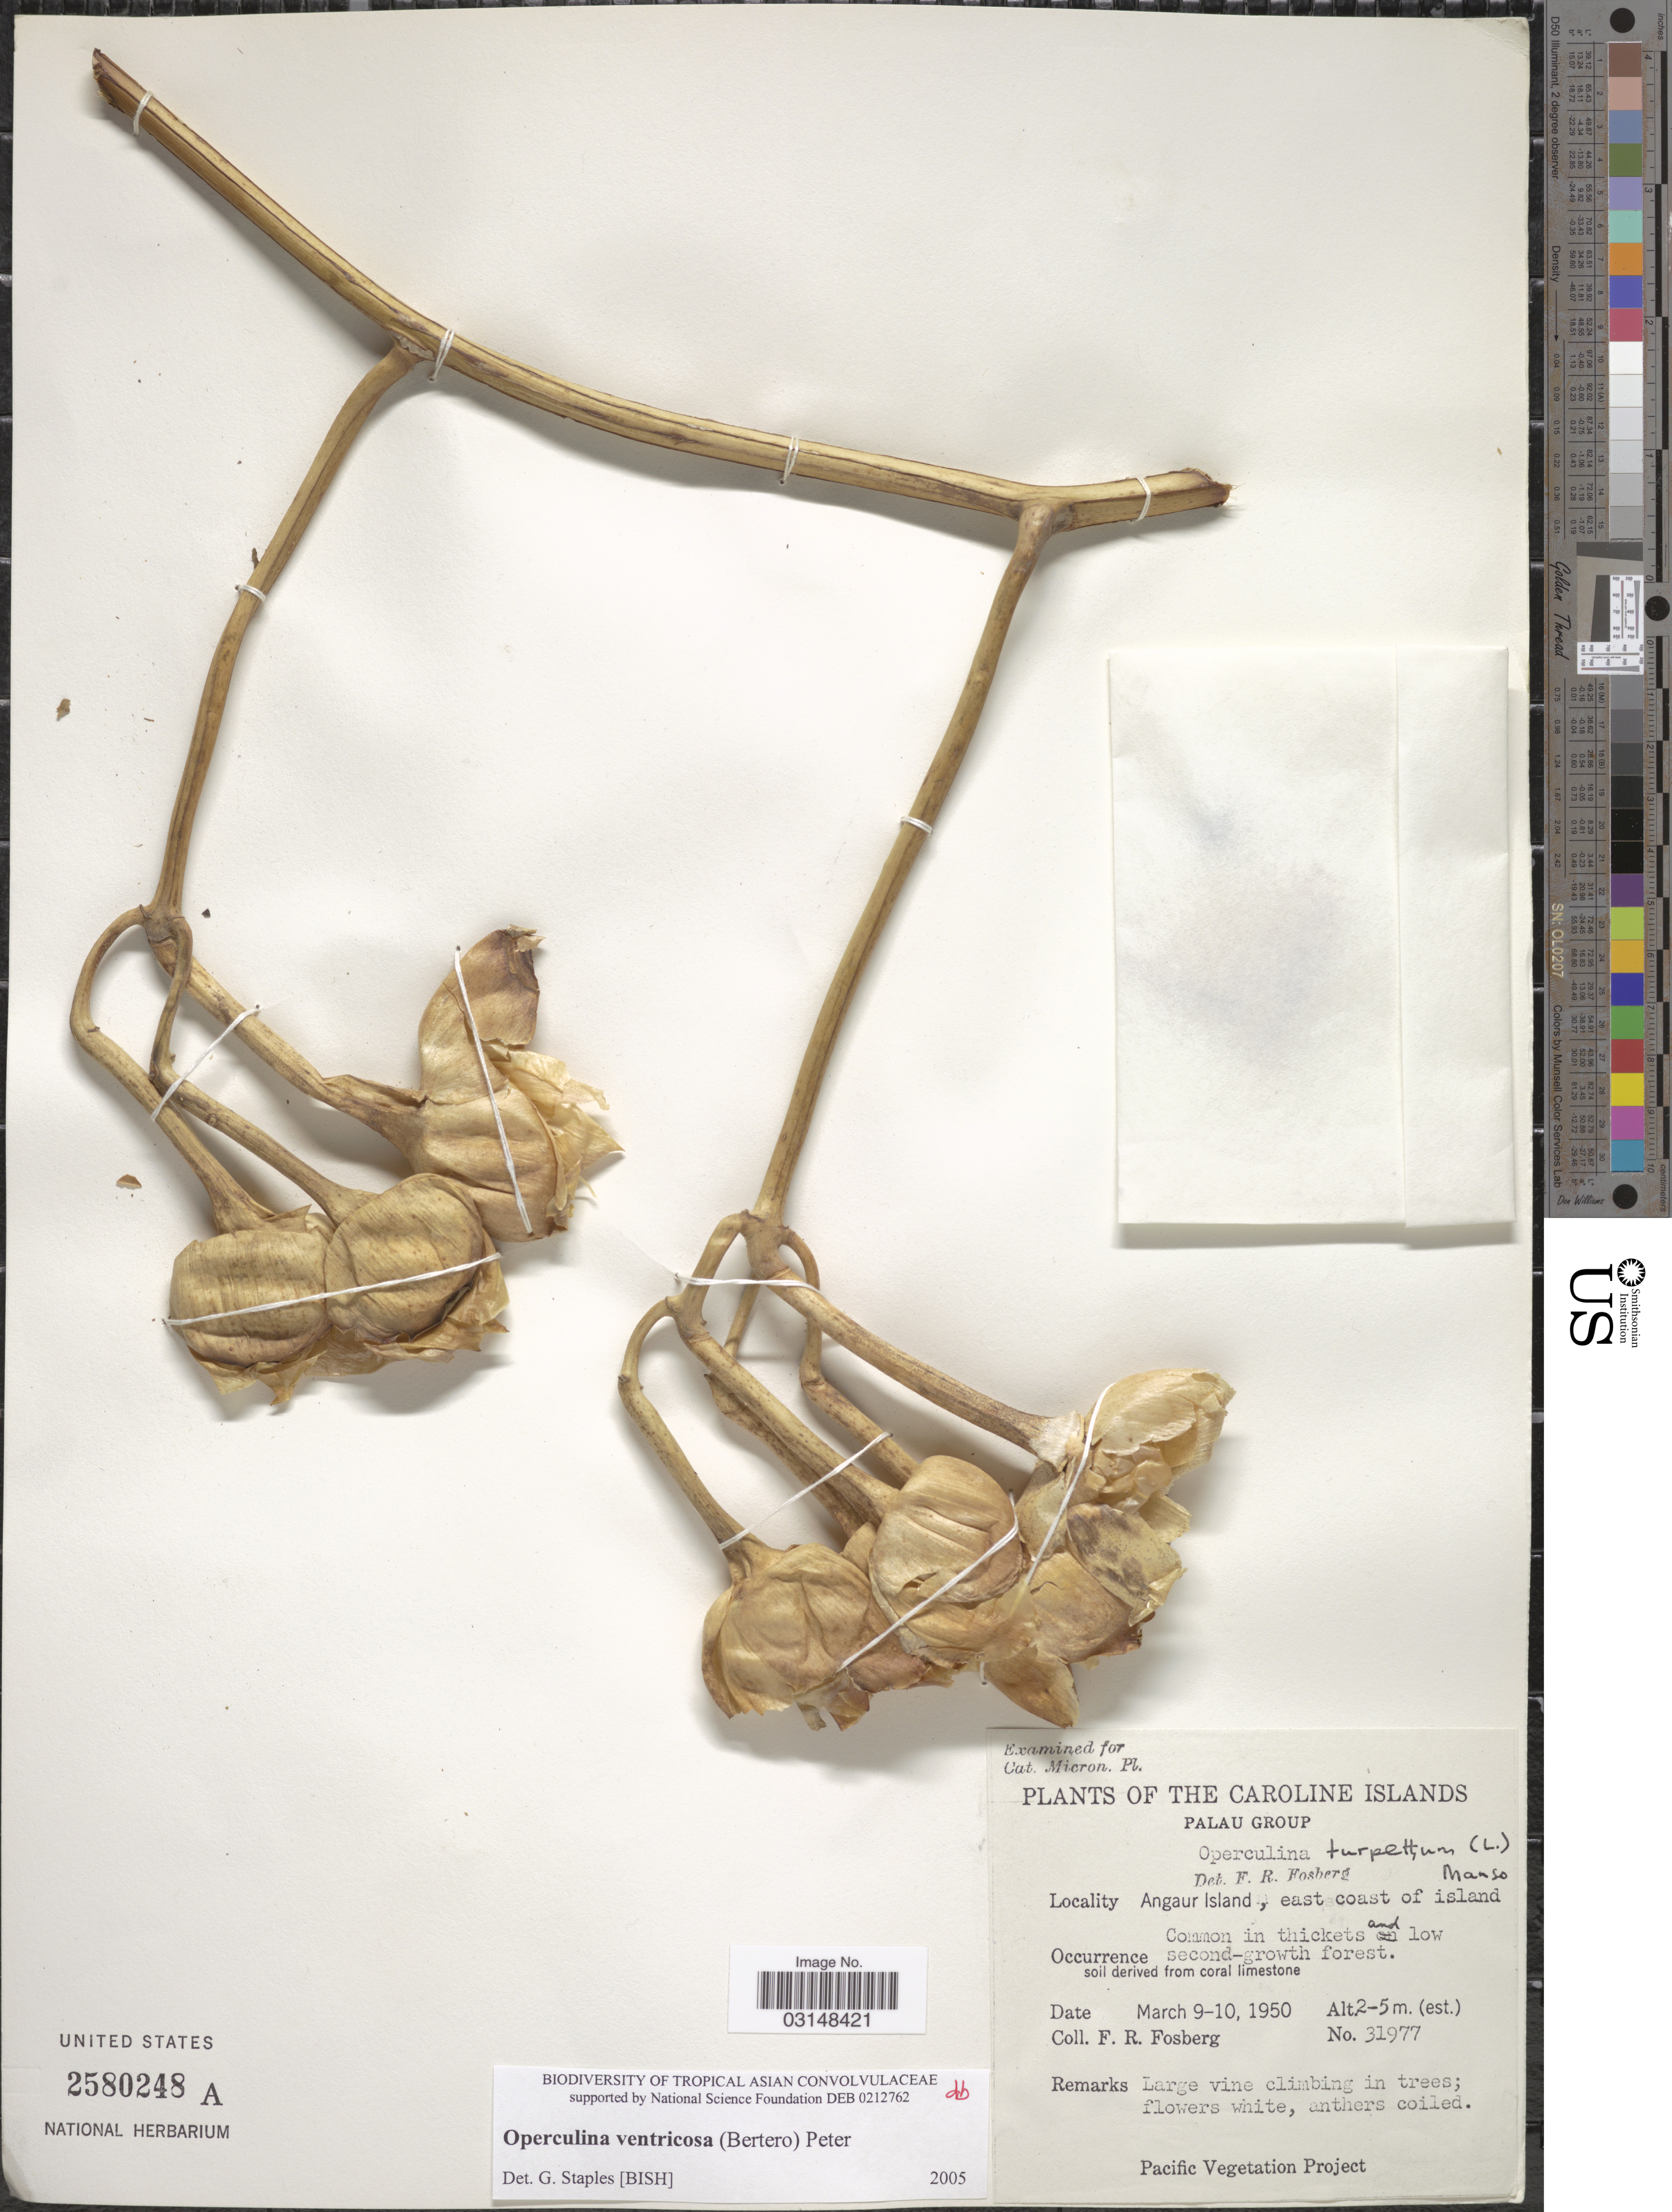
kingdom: Plantae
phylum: Tracheophyta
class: Magnoliopsida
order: Solanales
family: Convolvulaceae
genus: Operculina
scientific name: Operculina ventricosa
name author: (Aubl.) Barb. Rodr.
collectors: F. R. Fosberg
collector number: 31977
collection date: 1950-03-09/1950-03-10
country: Palau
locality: The Caroline Islands, Palau Group, Angaur Island, east coast of island.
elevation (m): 2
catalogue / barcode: US 2580248A